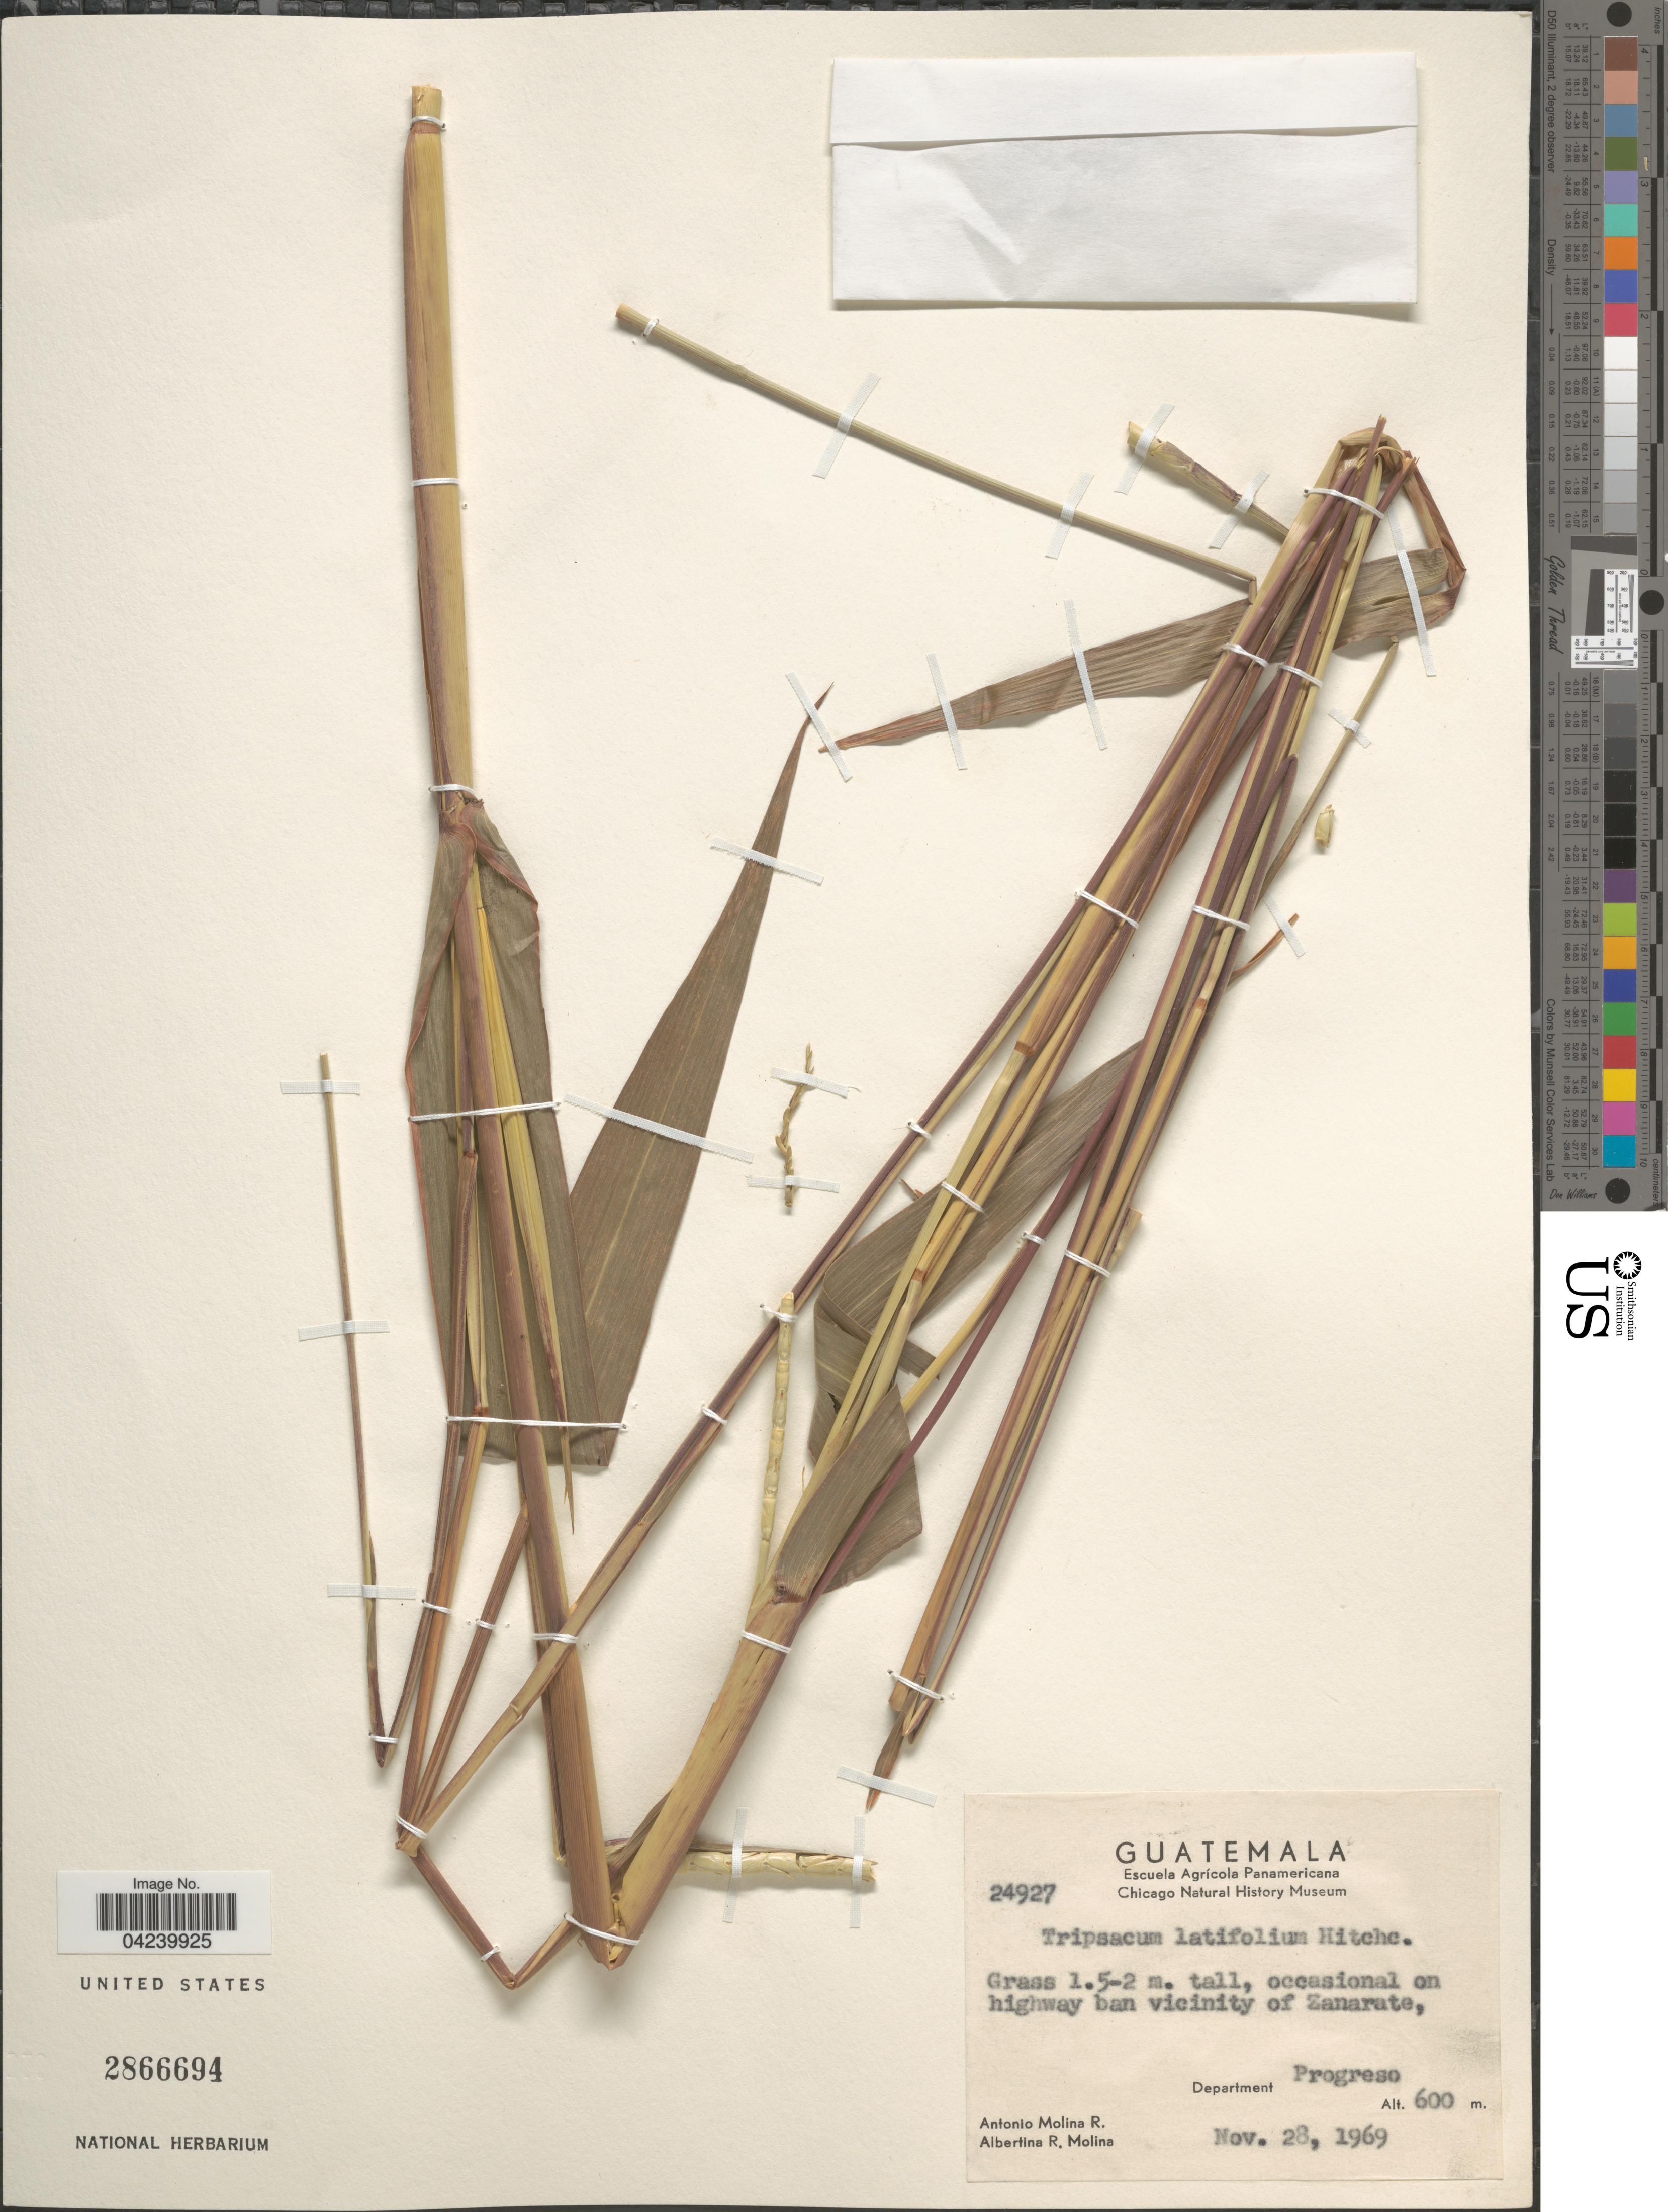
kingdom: Plantae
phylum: Tracheophyta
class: Liliopsida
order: Poales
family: Poaceae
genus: Tripsacum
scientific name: Tripsacum latifolium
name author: Hitchc.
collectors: A. Molina R. & A. R. Molina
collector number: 24927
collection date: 1969-11-28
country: Guatemala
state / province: El Progreso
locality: Occasional on highway ban vicinity of Zanarate, Department Progreso.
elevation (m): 600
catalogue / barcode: US 2866694